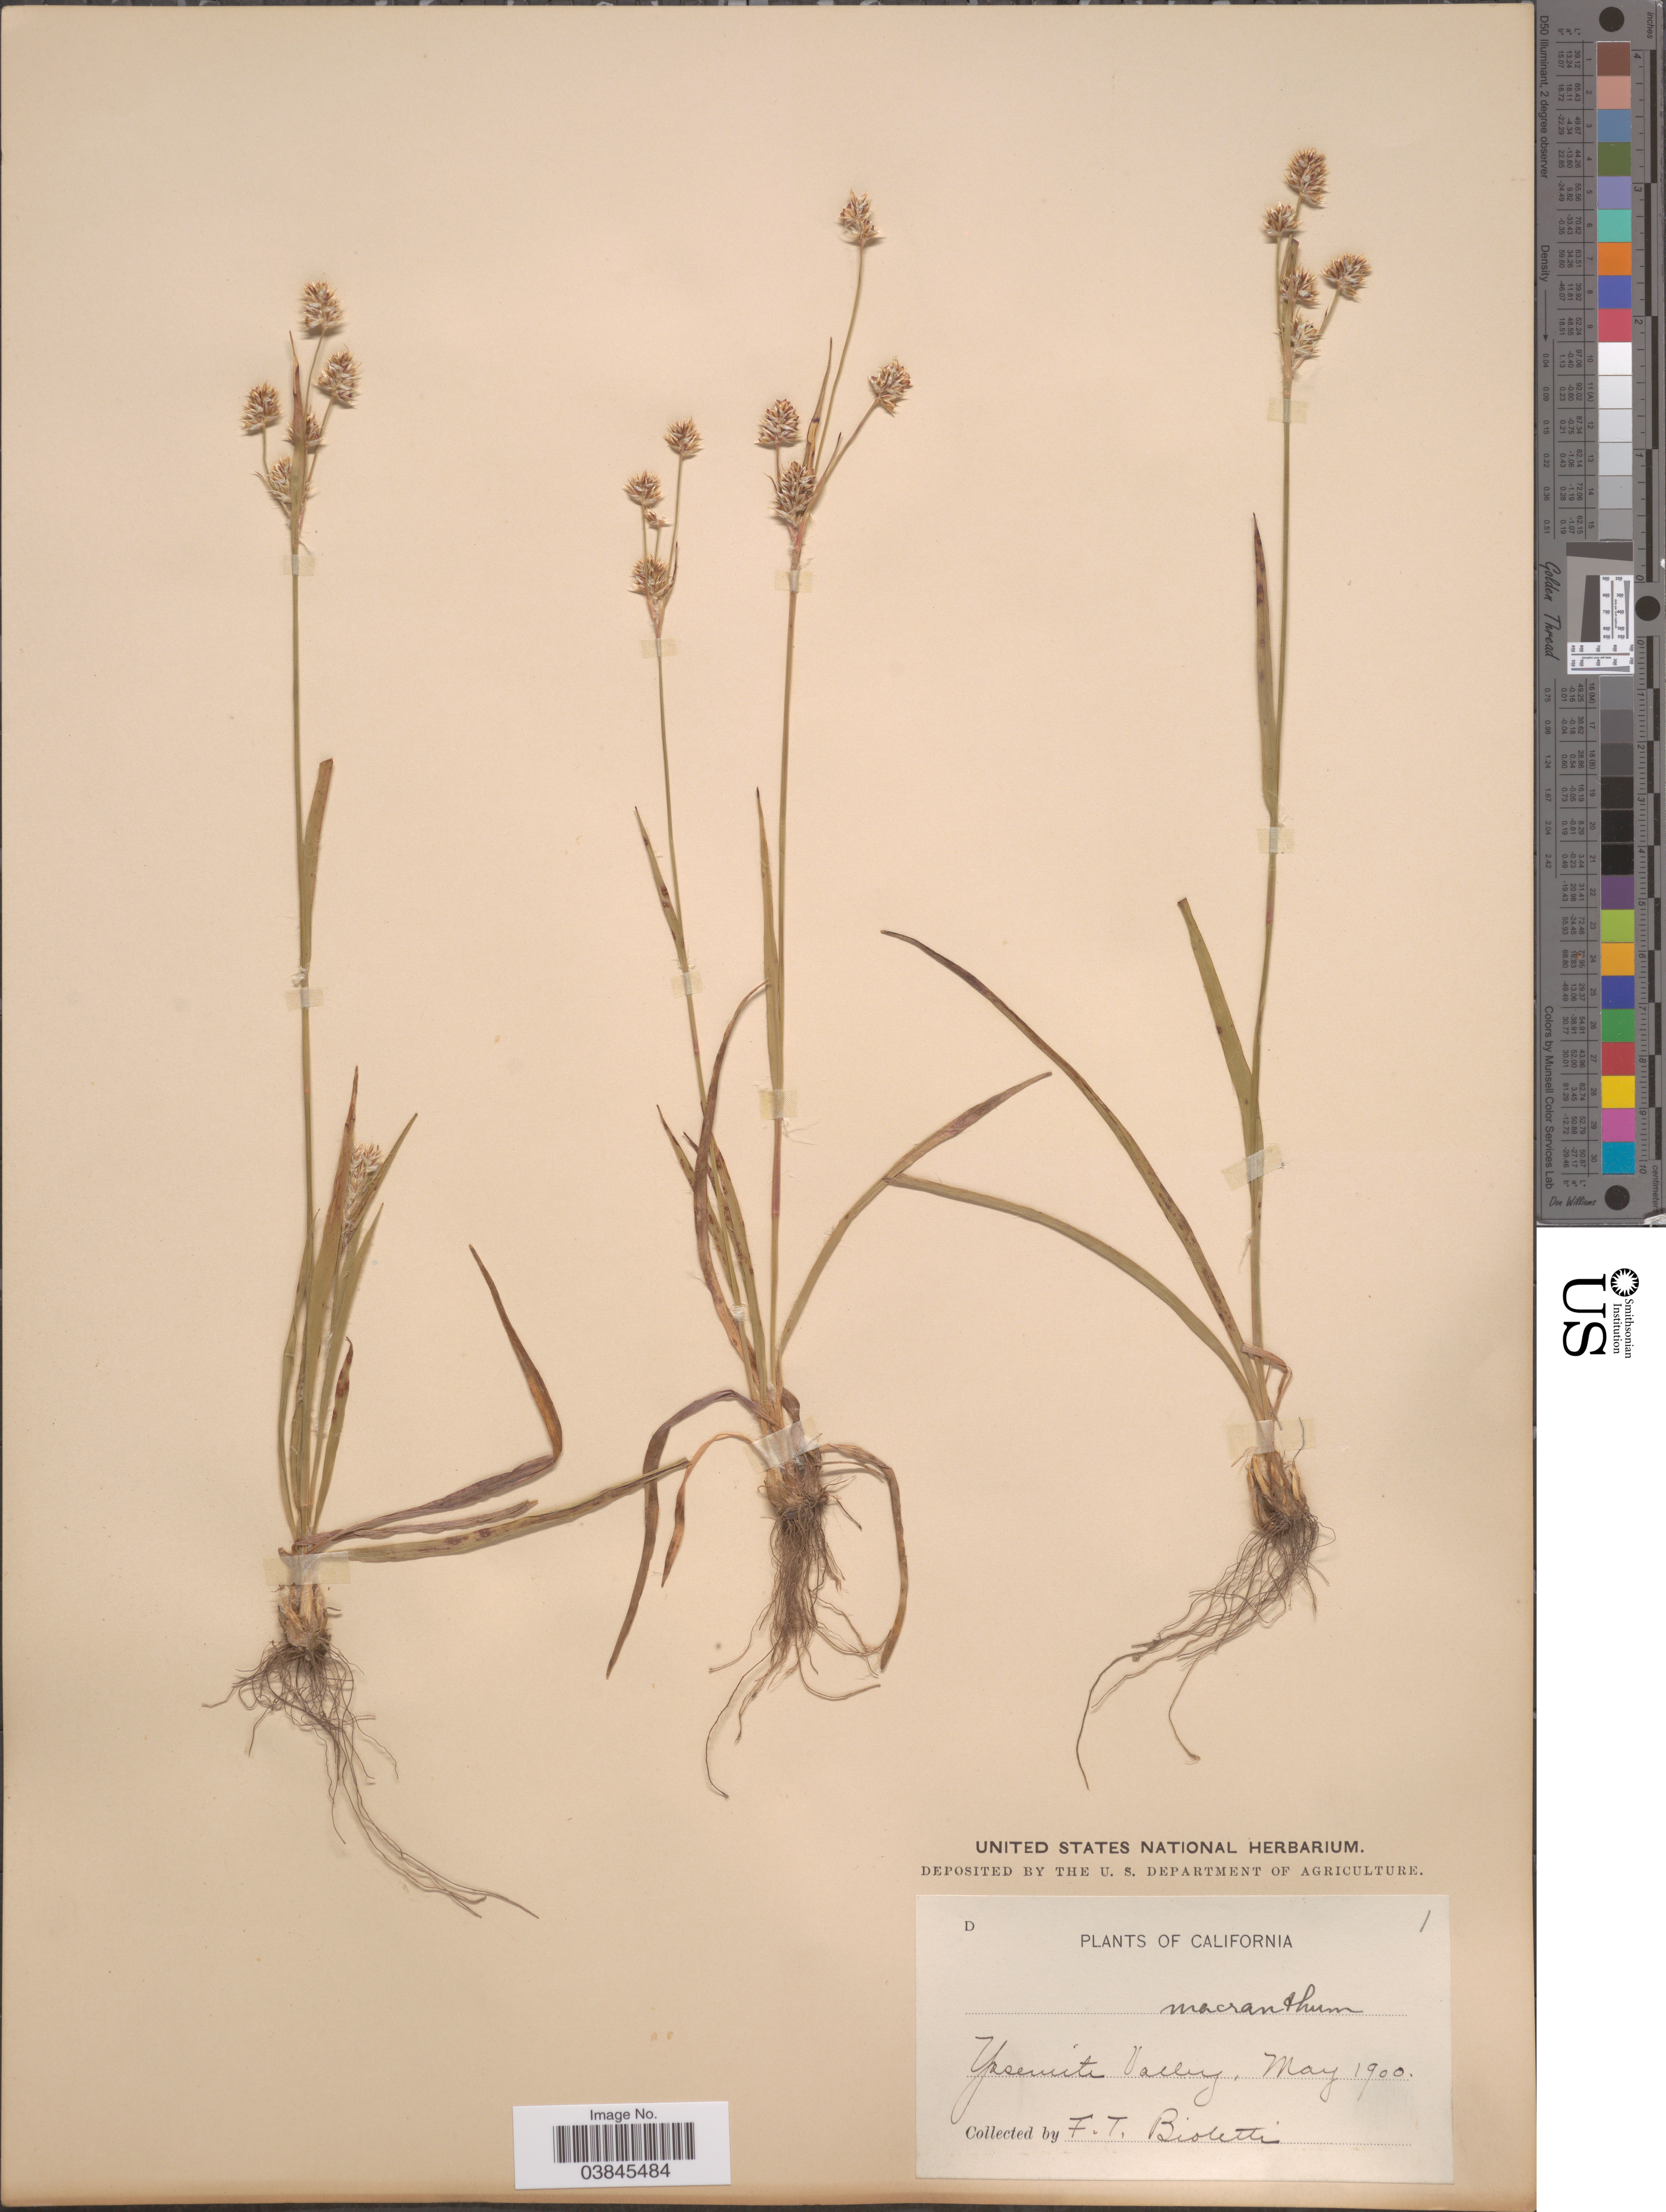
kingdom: Plantae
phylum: Tracheophyta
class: Liliopsida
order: Poales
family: Juncaceae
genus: Luzula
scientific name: Luzula campestris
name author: (L.) DC.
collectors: F. T. Bioletti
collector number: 1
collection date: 1900-05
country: United States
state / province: California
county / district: Mariposa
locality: Yosemite Valley.